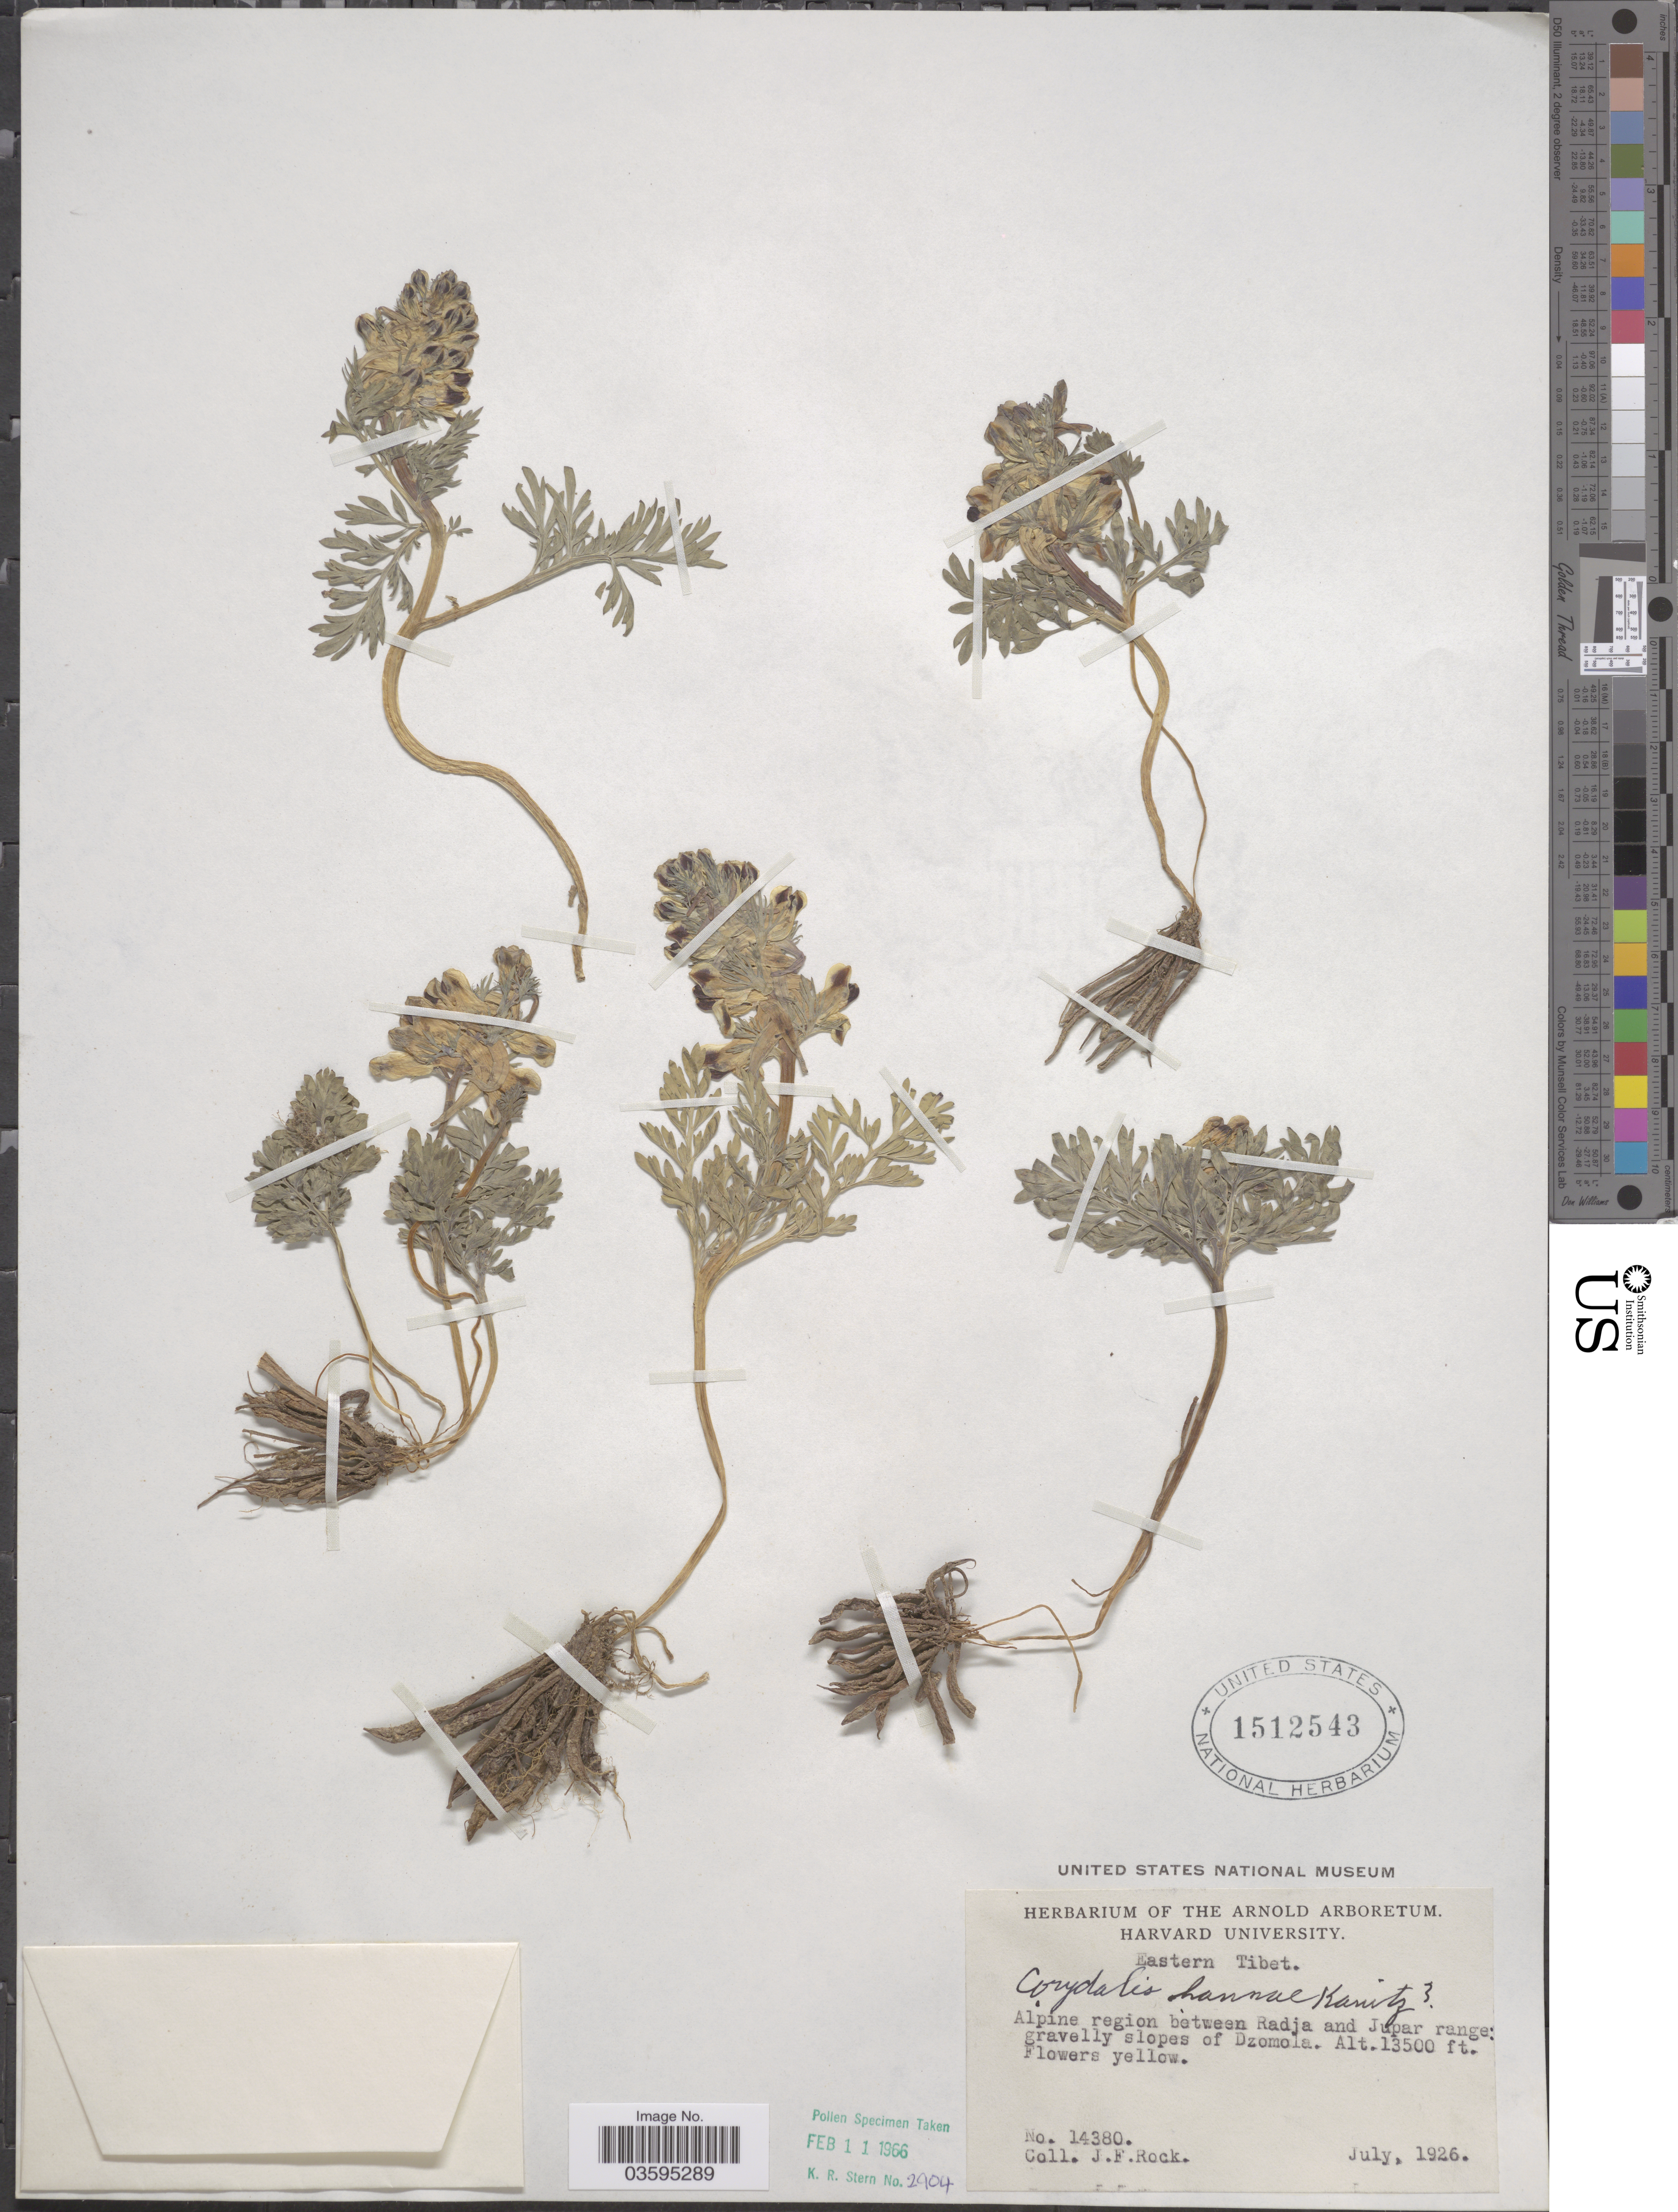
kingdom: Plantae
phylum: Tracheophyta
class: Magnoliopsida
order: Ranunculales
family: Papaveraceae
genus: Corydalis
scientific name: Corydalis hannae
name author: Kanitz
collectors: J. Rock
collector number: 14380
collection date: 1926-07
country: China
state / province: Xizang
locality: Eastern Tibet. Alpine region between Radja and Jupar range: gravelly slopes of Dzomola.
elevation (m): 4115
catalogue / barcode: US 1512543